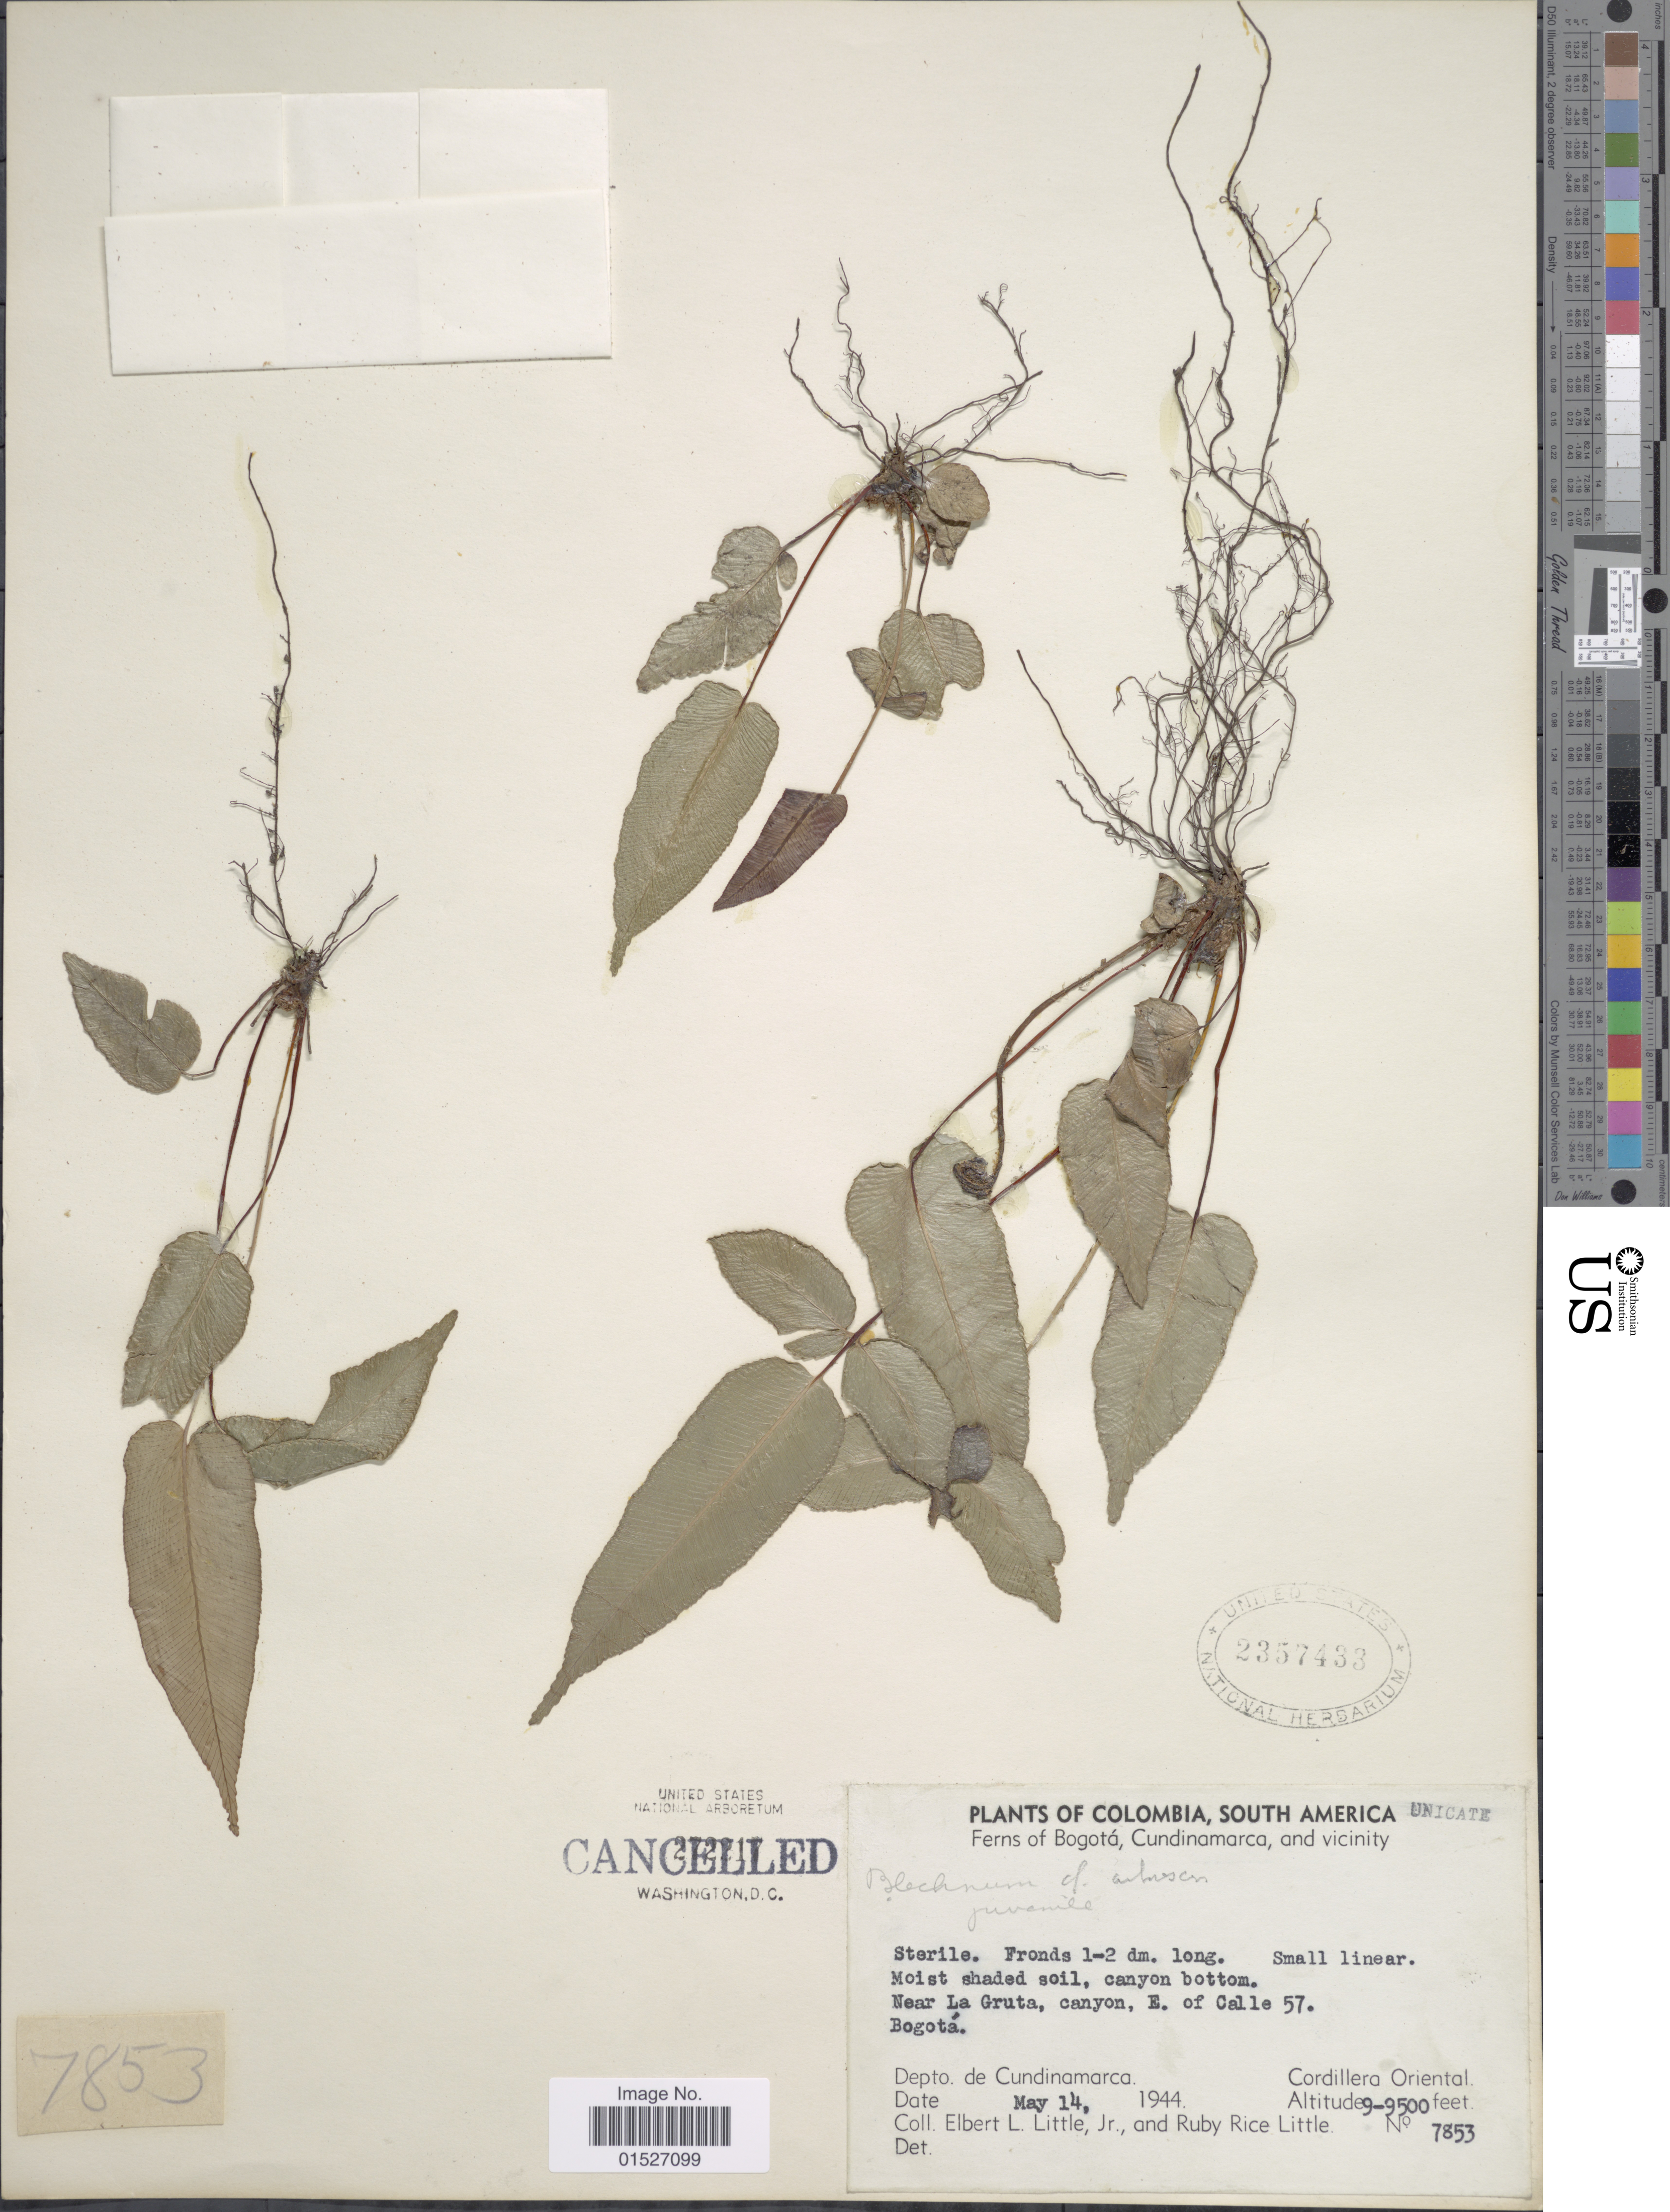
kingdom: Plantae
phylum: Tracheophyta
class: Polypodiopsida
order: Polypodiales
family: Blechnaceae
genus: Blechnum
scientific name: Blechnum sp.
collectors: E. L. Little & R. R. Little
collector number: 7853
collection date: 1944-05-12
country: Colombia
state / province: Cundinamarca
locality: Bogota, Cundinamarca, and vicinity. Near La Gruta, canyon, E. of Calle 57. Bogota. Depto. de Cundinamarca. Cordillera Oriental.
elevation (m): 2743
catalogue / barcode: US 2357433